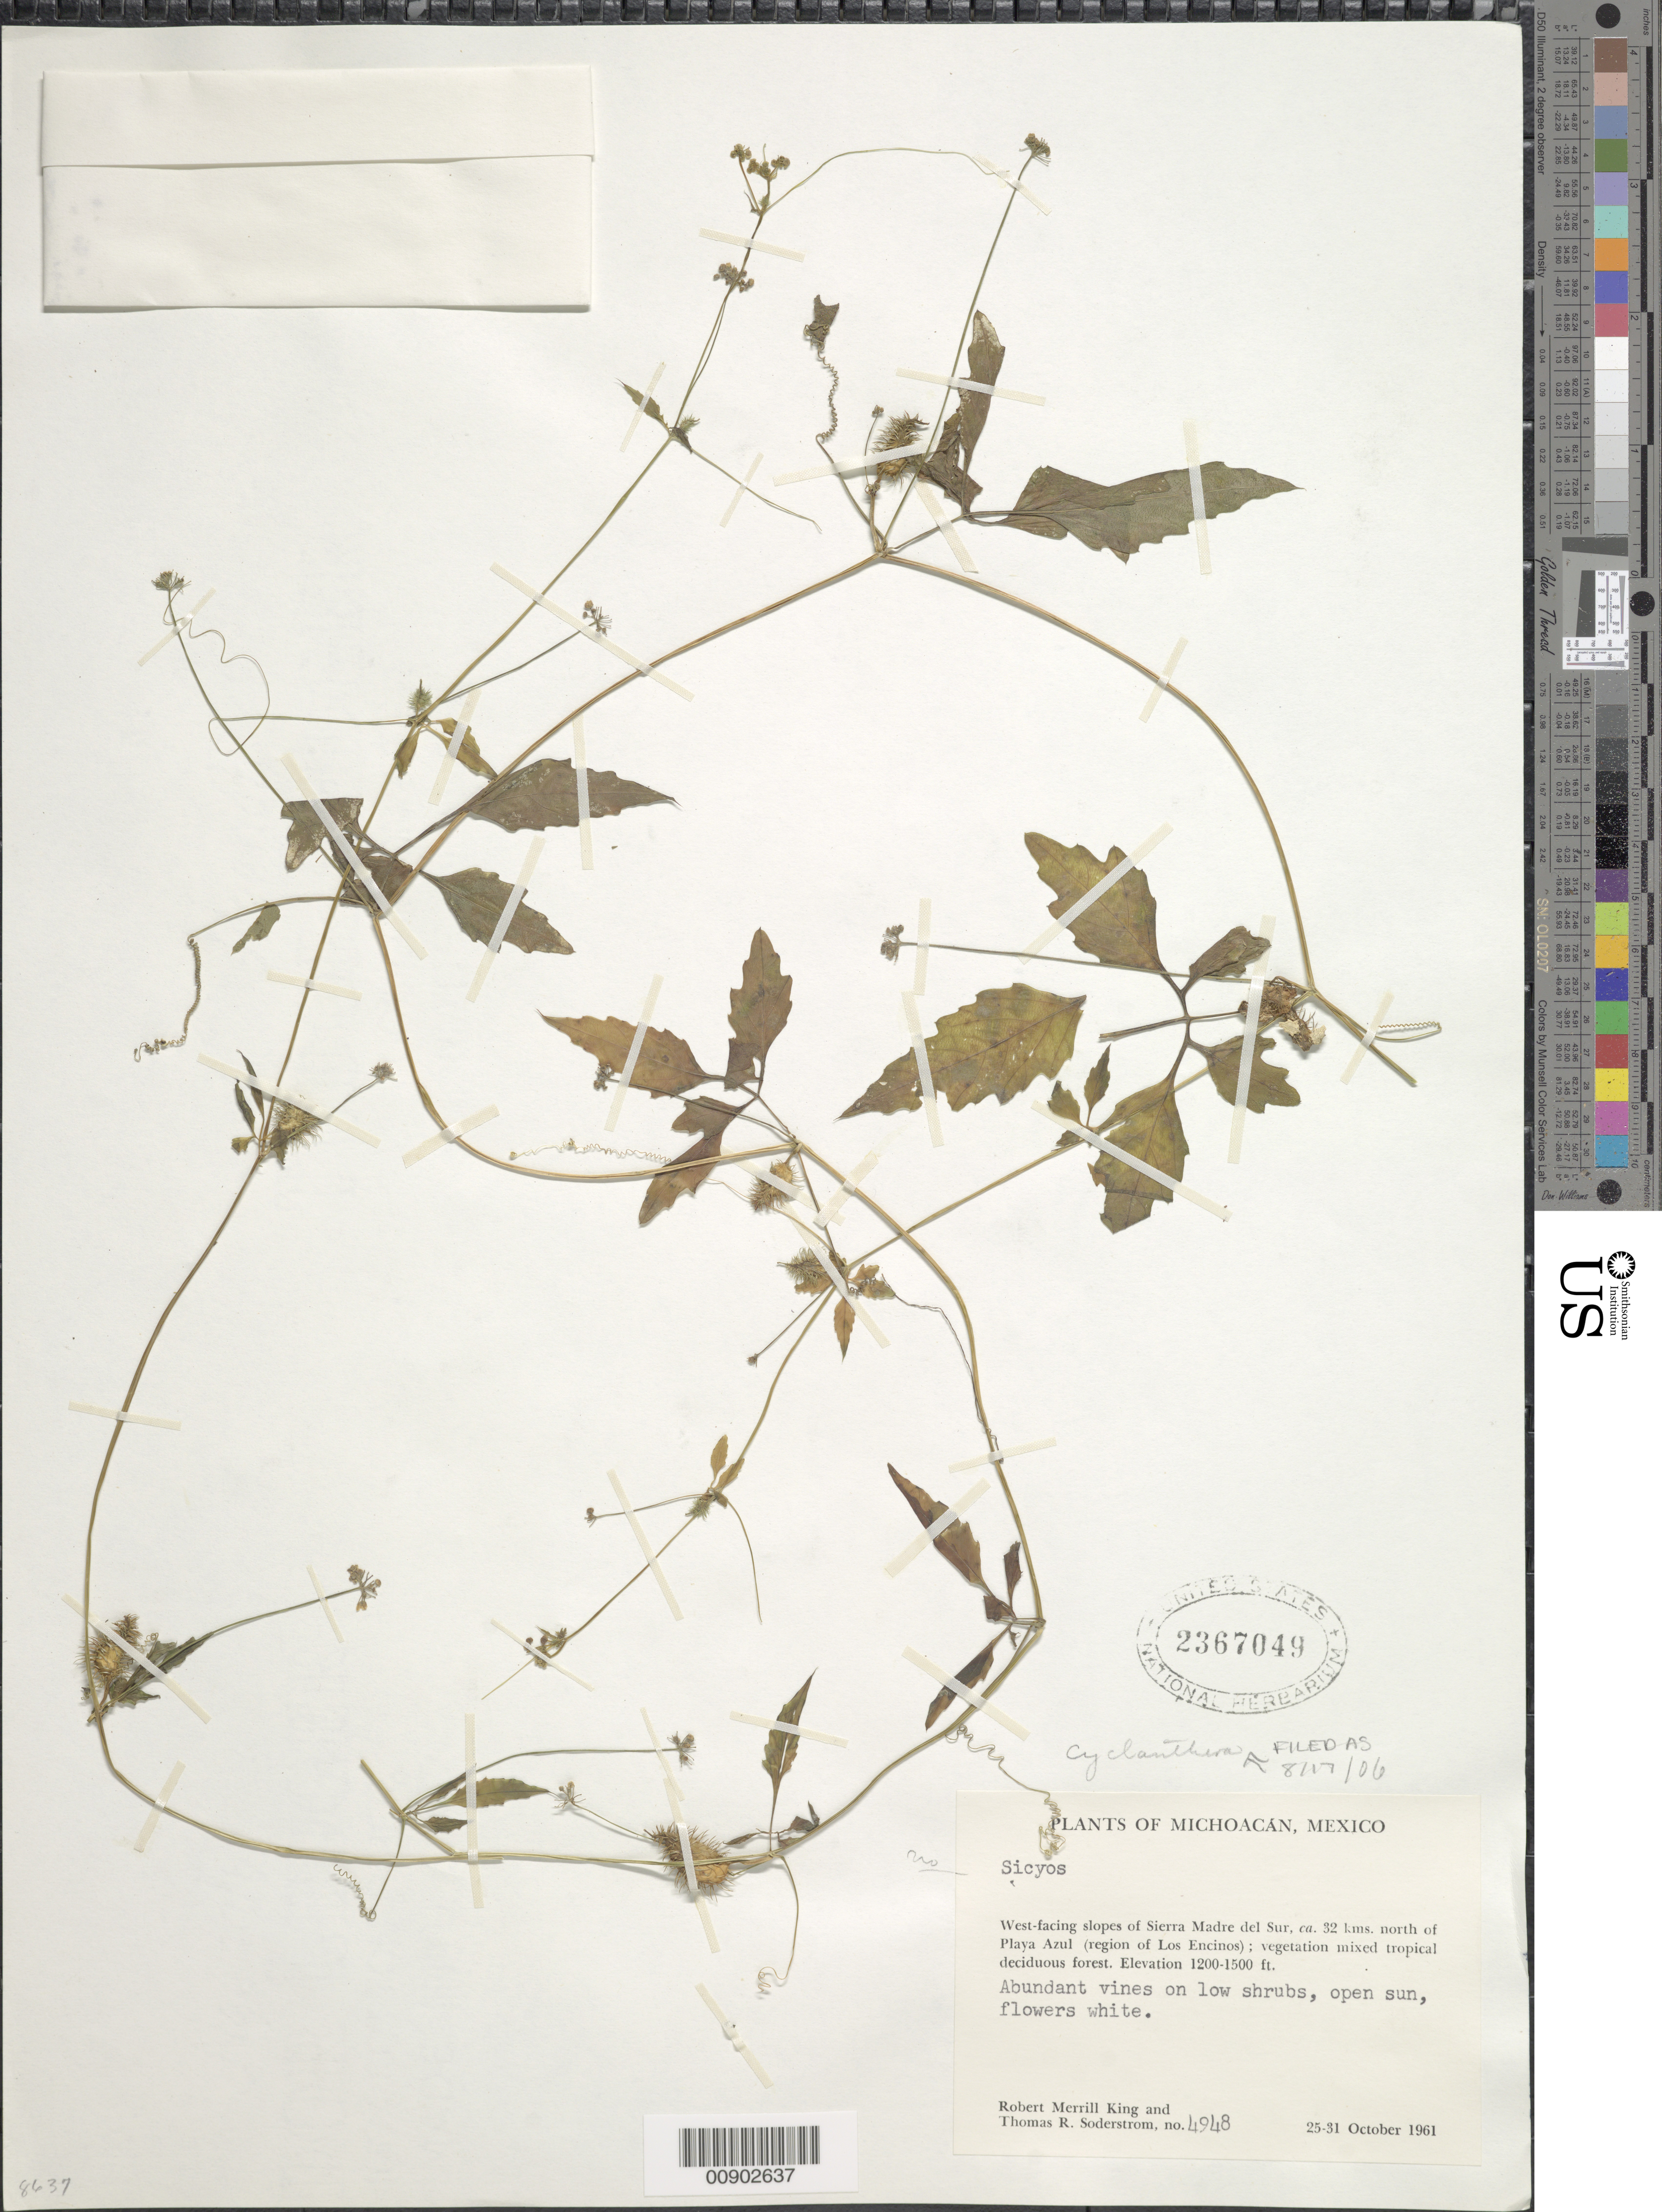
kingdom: Plantae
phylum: Tracheophyta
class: Magnoliopsida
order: Cucurbitales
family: Cucurbitaceae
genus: Cyclanthera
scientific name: Cyclanthera sp.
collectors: R. M. King & T. R. Soderstrom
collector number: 4948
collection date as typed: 25 Oct 1961 to 31 Oct 1961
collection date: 1961-10-25/1961-10-31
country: Mexico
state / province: Michoacán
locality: West-facing slopes of Sierra Madre del Sur, ca. 32 kms. north of Playa Azul (region of Los Encinos). Michoacán.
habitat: On low shrubs, open sun. Vegetation mixed tropical deciduous forest.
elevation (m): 366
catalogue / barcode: US 2367049